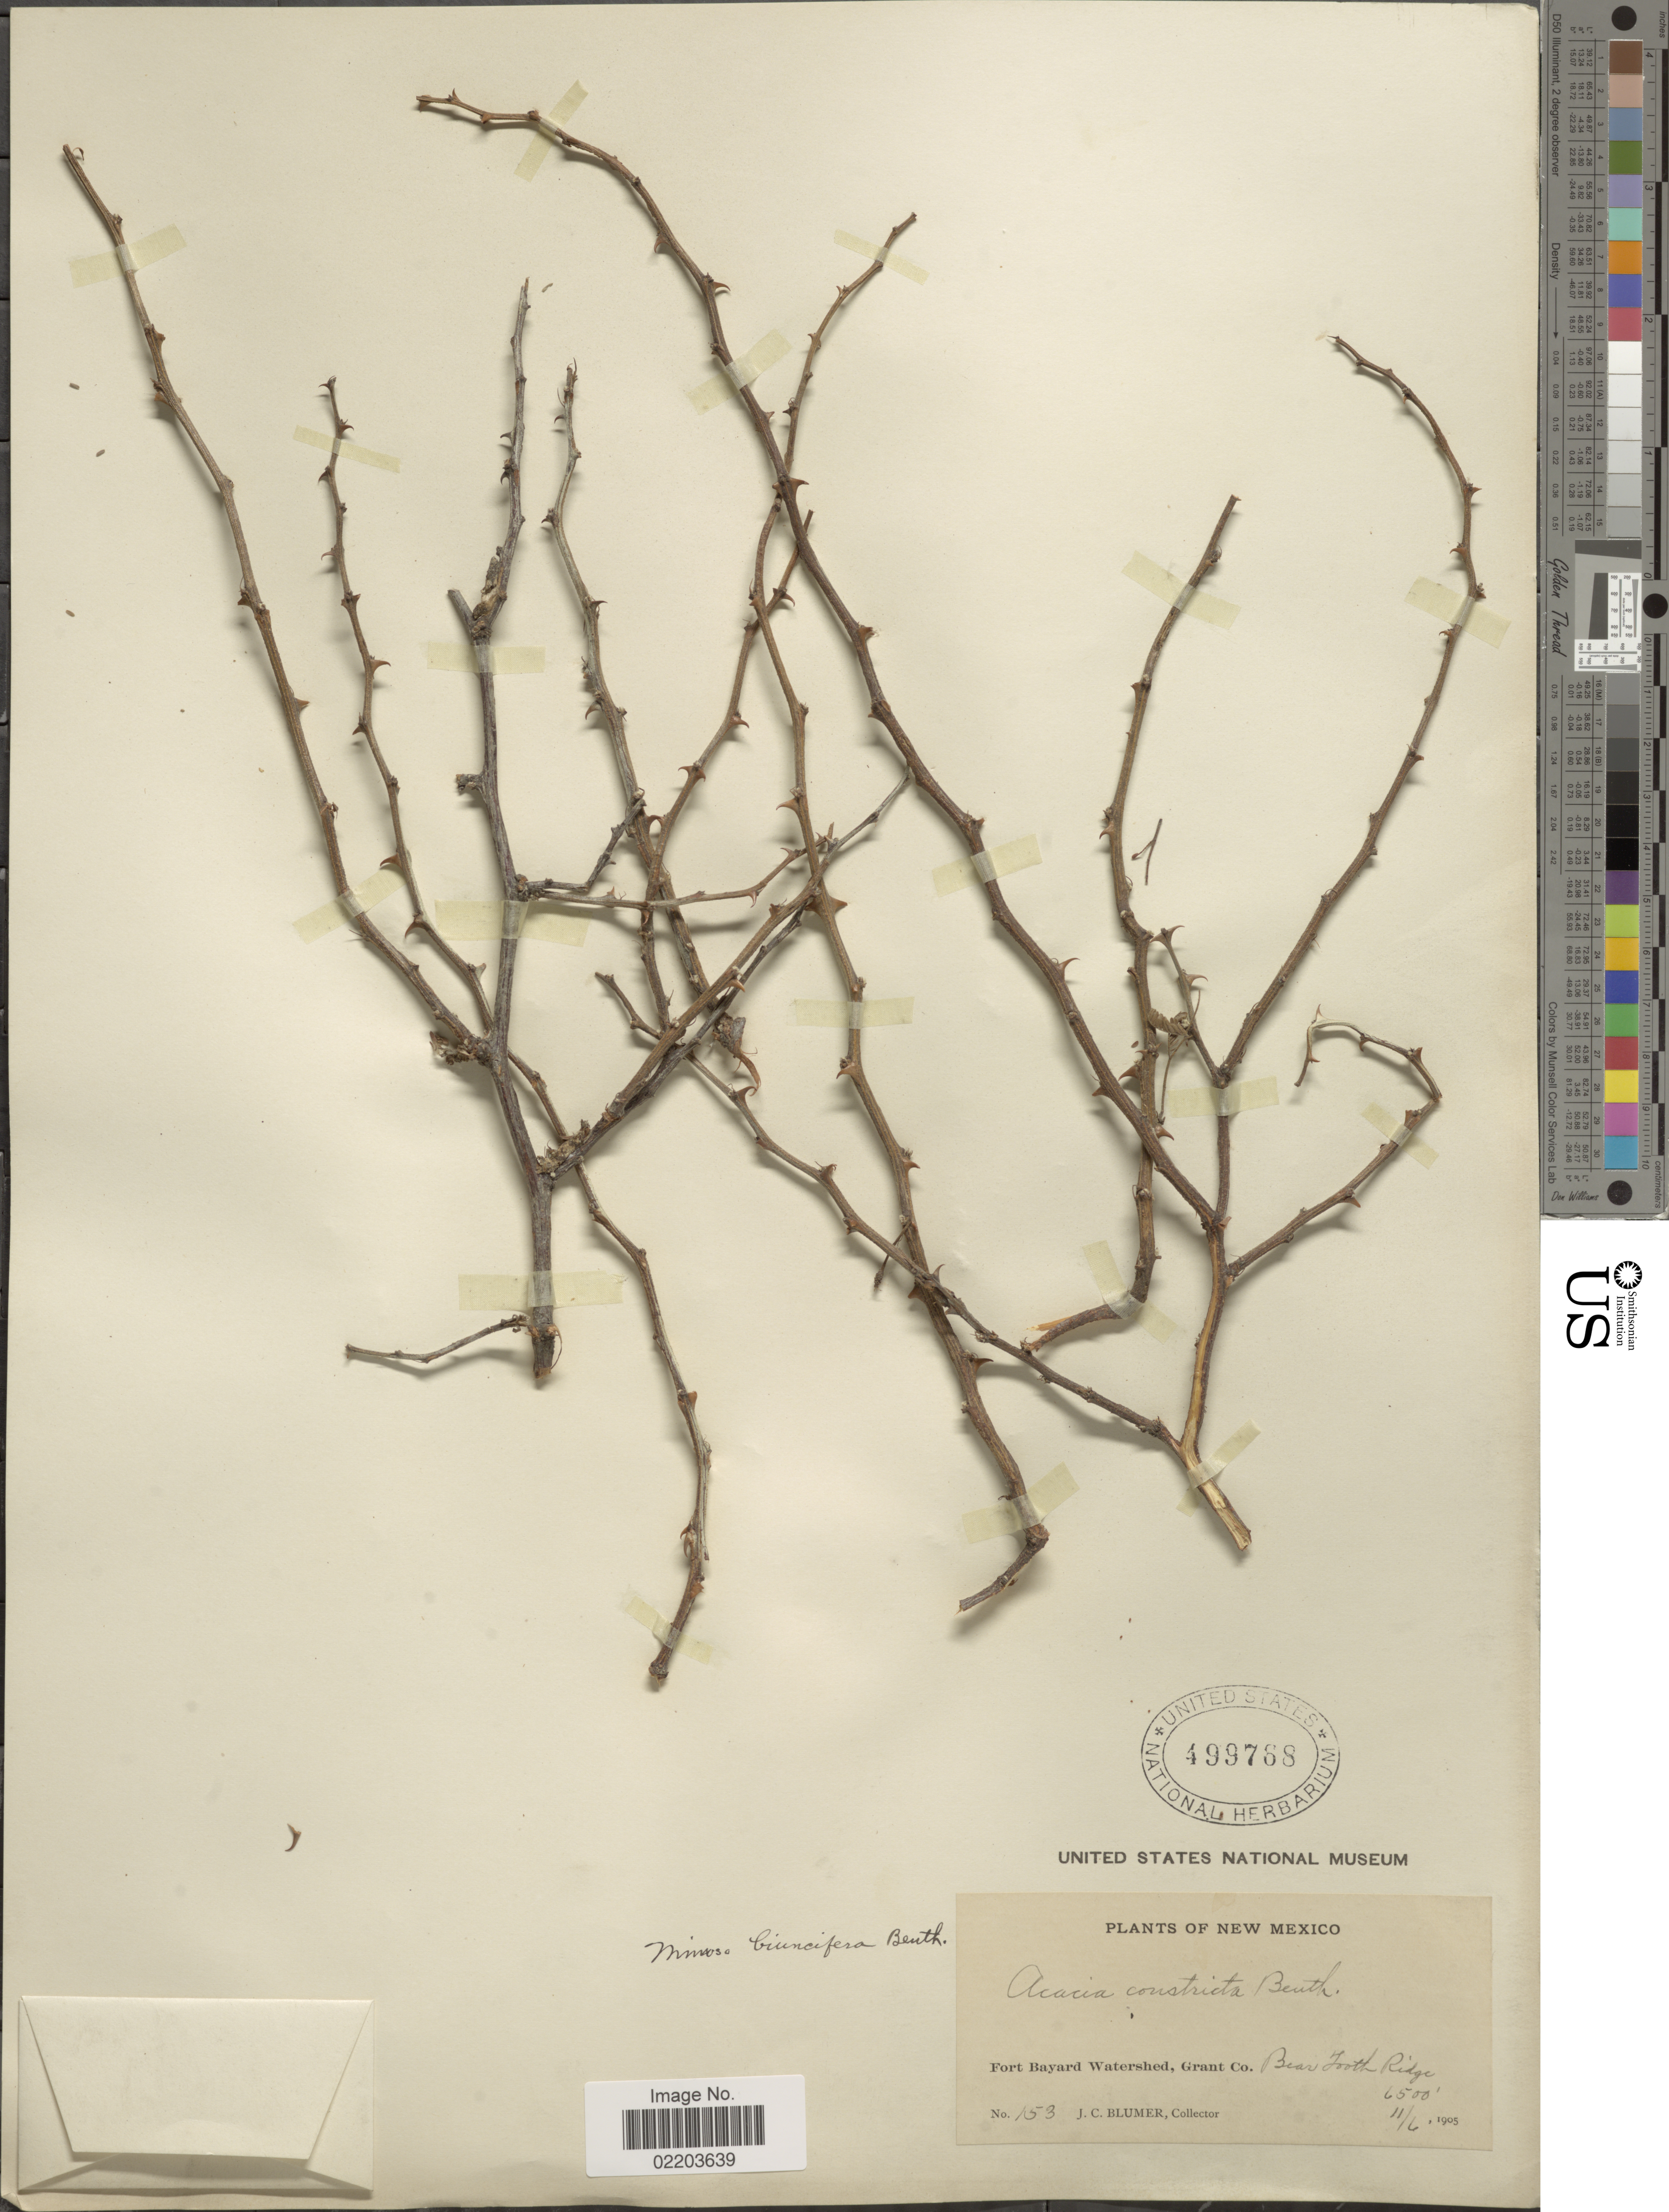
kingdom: Plantae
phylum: Tracheophyta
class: Magnoliopsida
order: Fabales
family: Fabaceae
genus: Mimosa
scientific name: Mimosa biuncifera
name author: Benth.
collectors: J. C. Blumer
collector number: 153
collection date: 1905-11-06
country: United States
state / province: New Mexico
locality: Fort Bayard Watershed, Grant Co. Bear Tooth Ridge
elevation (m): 1981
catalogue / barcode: US 499768